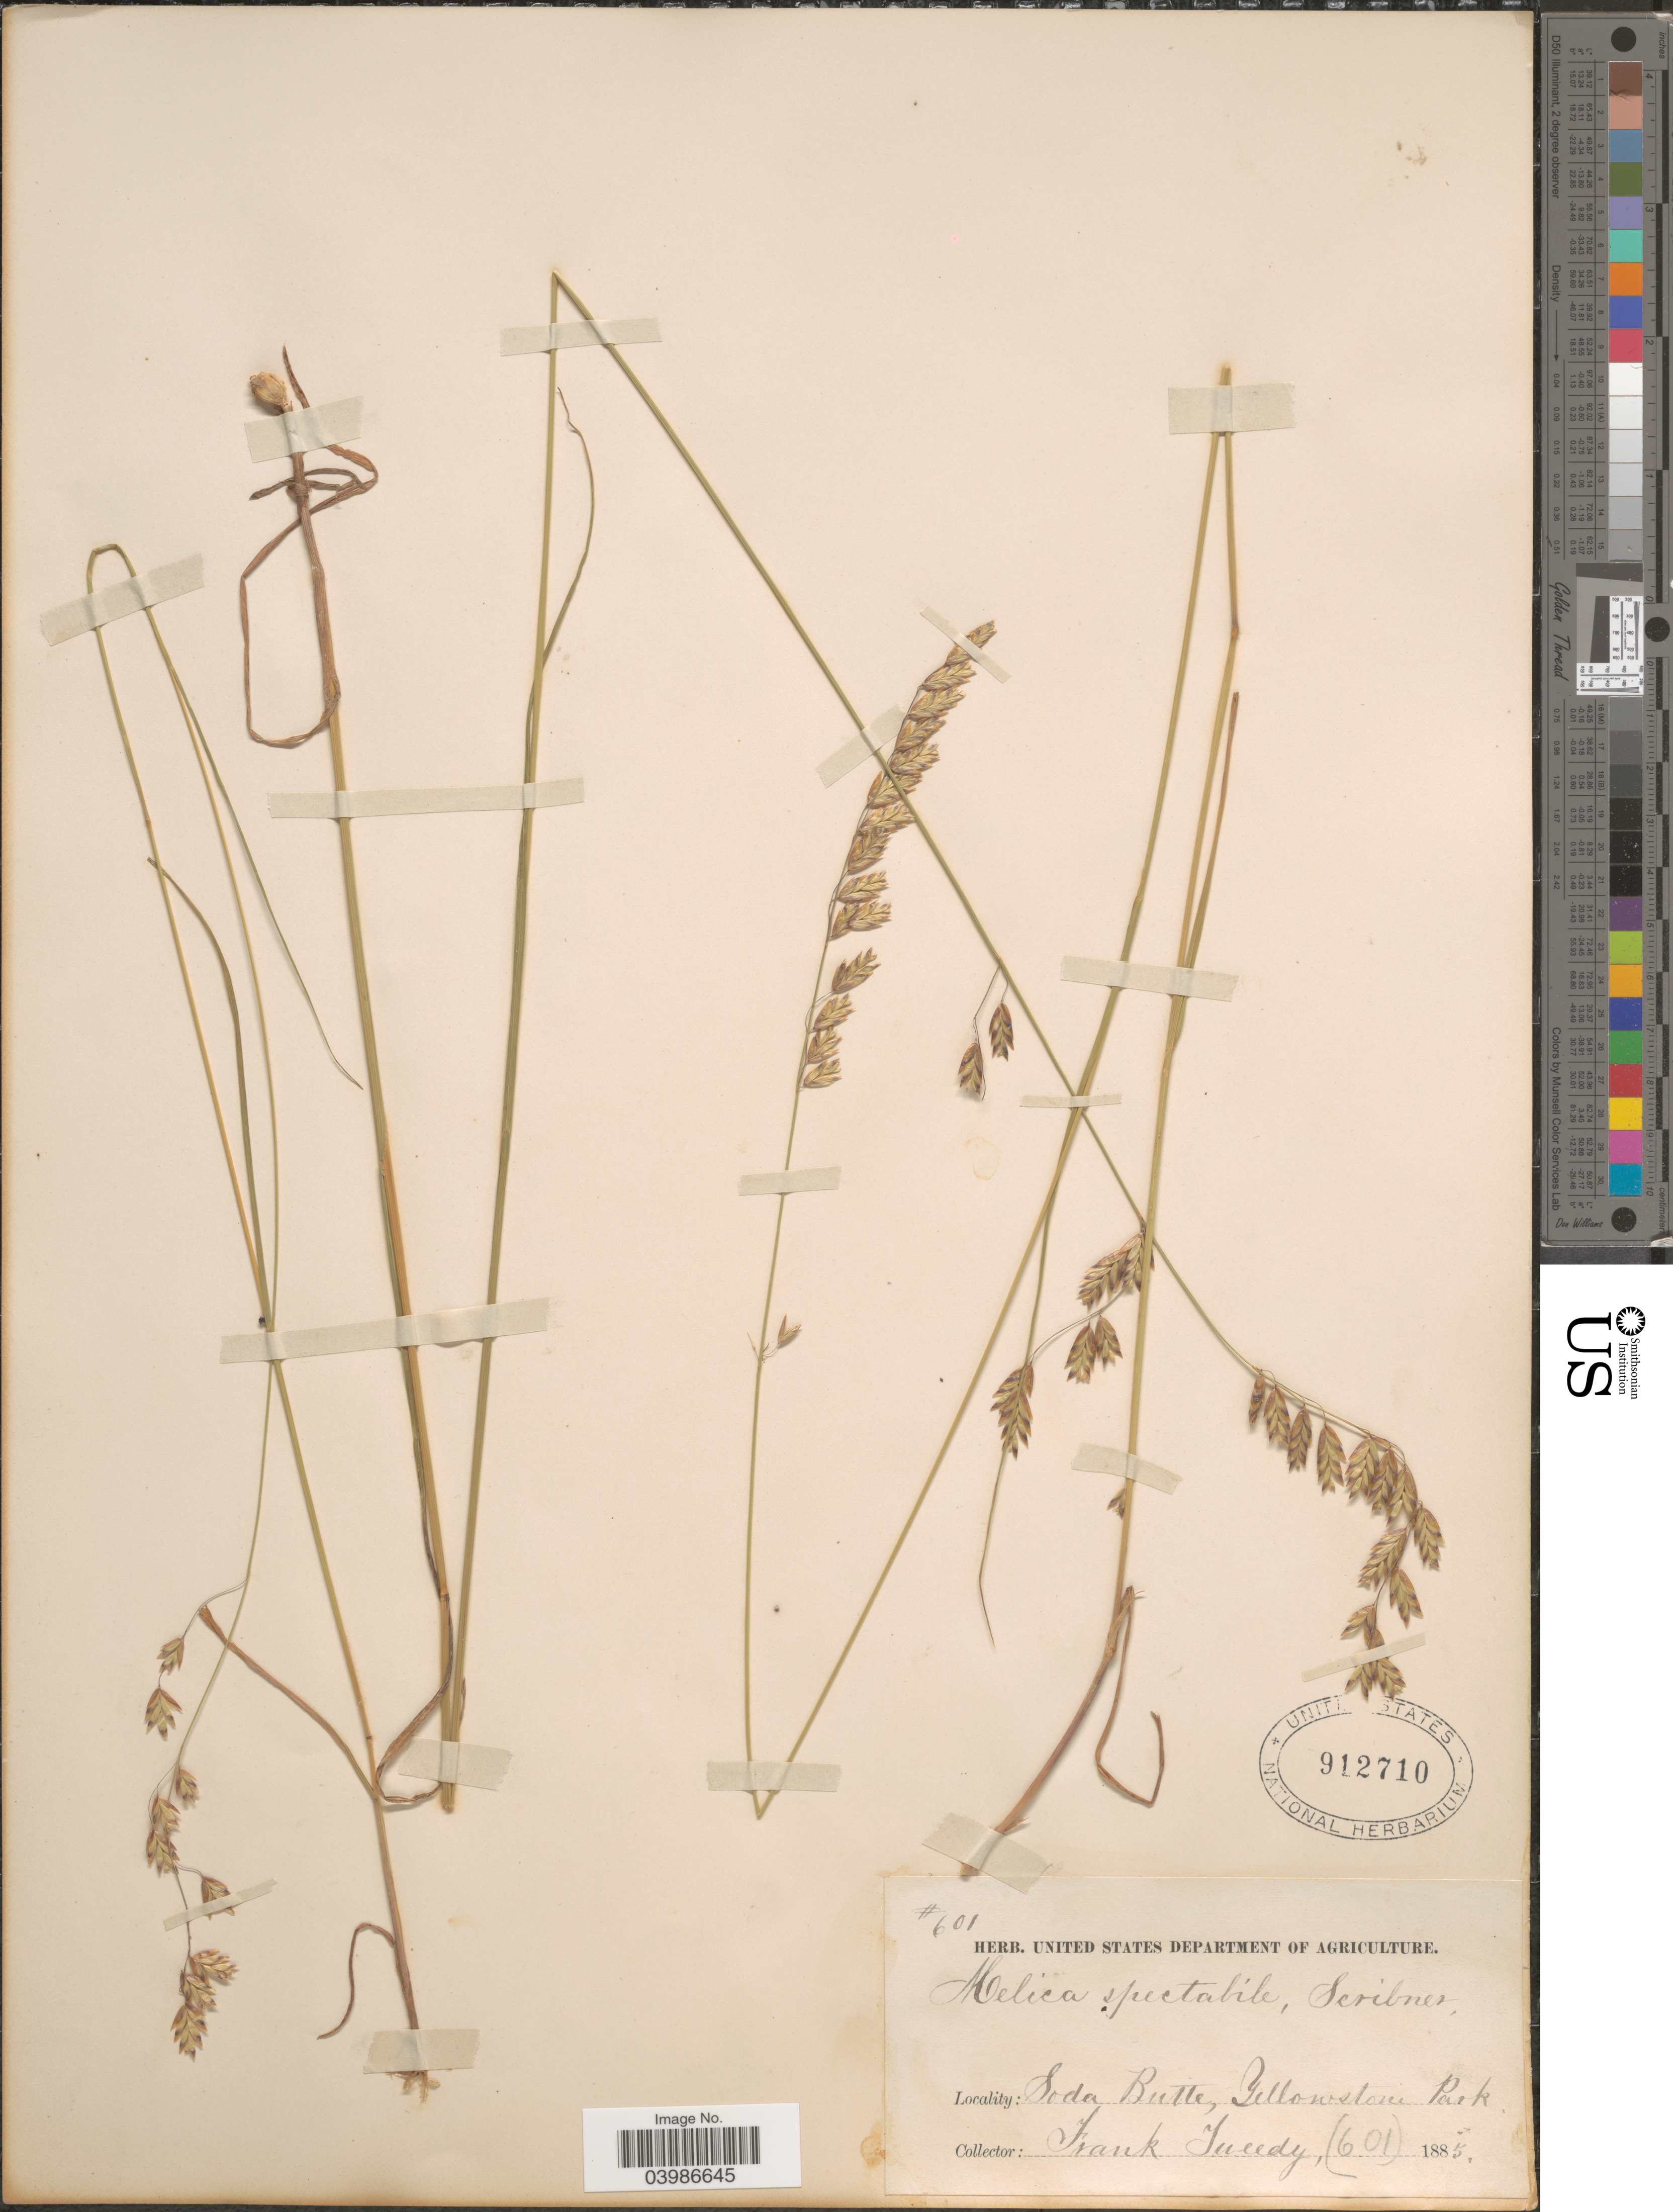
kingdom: Plantae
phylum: Tracheophyta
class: Liliopsida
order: Poales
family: Poaceae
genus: Melica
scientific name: Melica spectabilis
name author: Scribn.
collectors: F. Tweedy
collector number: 601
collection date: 1885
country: United States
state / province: Wyoming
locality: Soda Butte, Yellowstone Park.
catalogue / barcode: US 912710